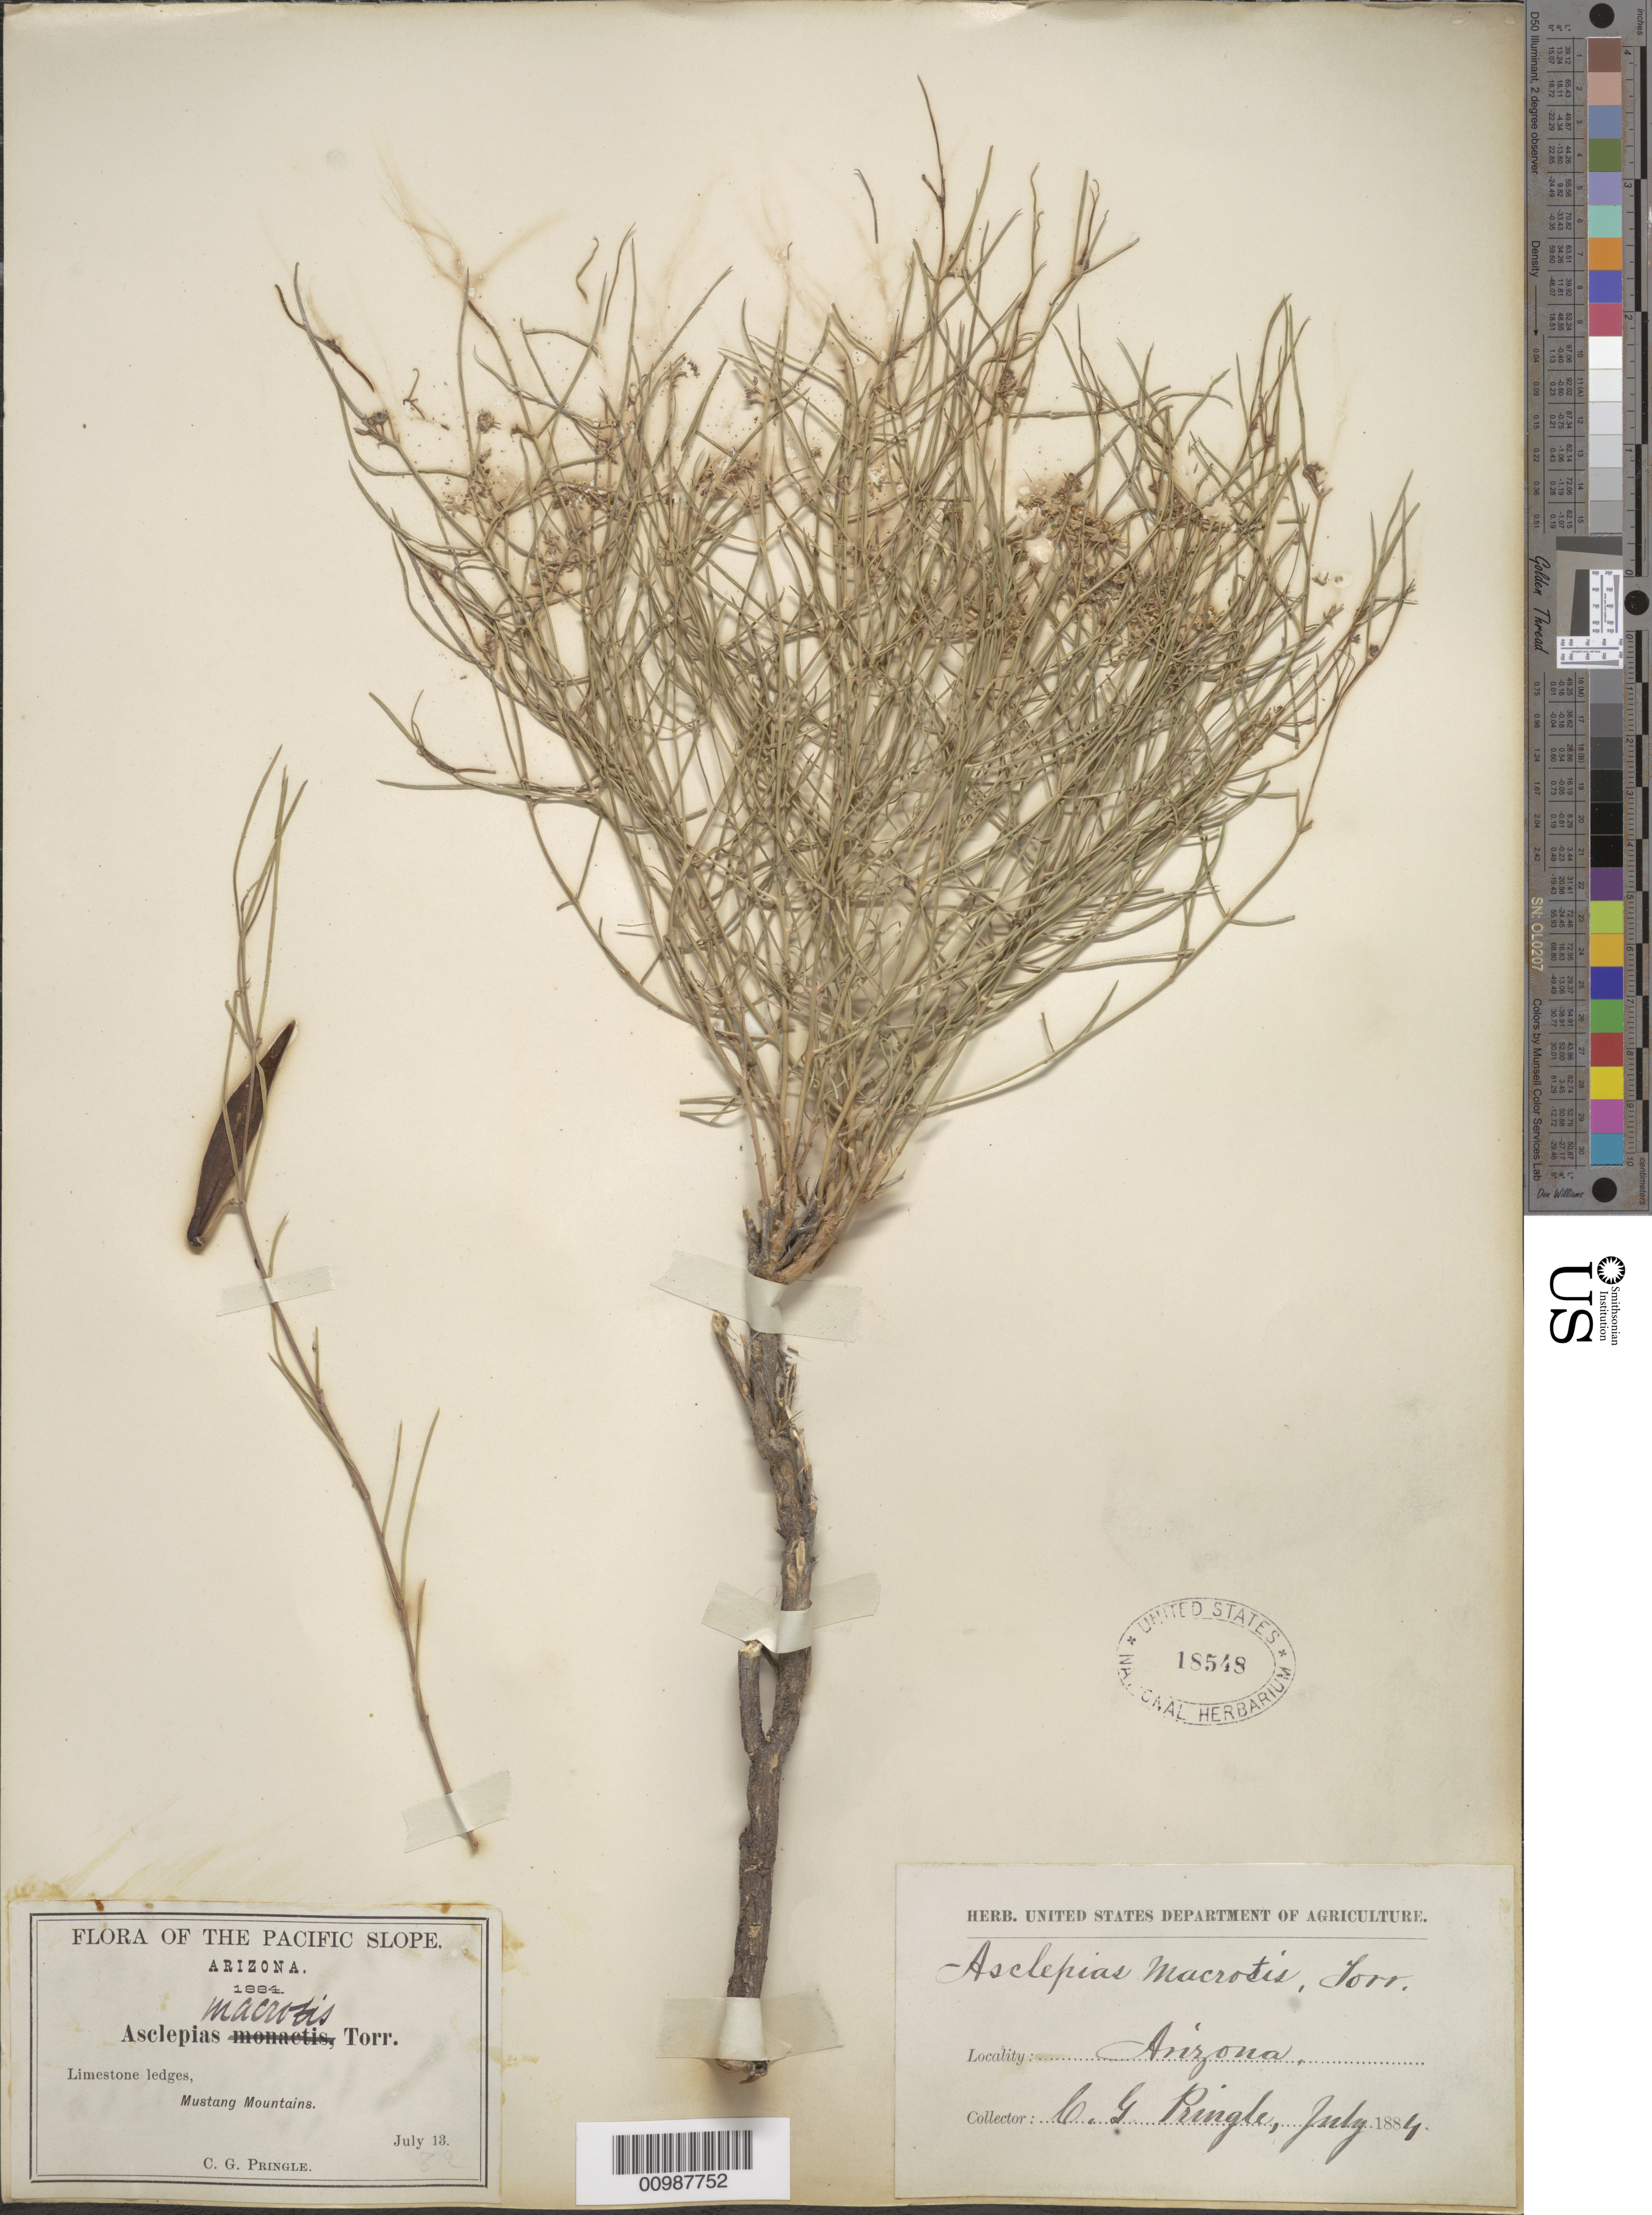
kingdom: Plantae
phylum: Tracheophyta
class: Magnoliopsida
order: Gentianales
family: Apocynaceae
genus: Asclepias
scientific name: Asclepias macrotis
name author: Torr. in Emory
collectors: C. G. Pringle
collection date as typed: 13 Jul 1884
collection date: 1884-07-13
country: United States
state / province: Arizona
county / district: Santa Cruz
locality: Mustang Mountains; limestone ledges.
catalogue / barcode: US 18548